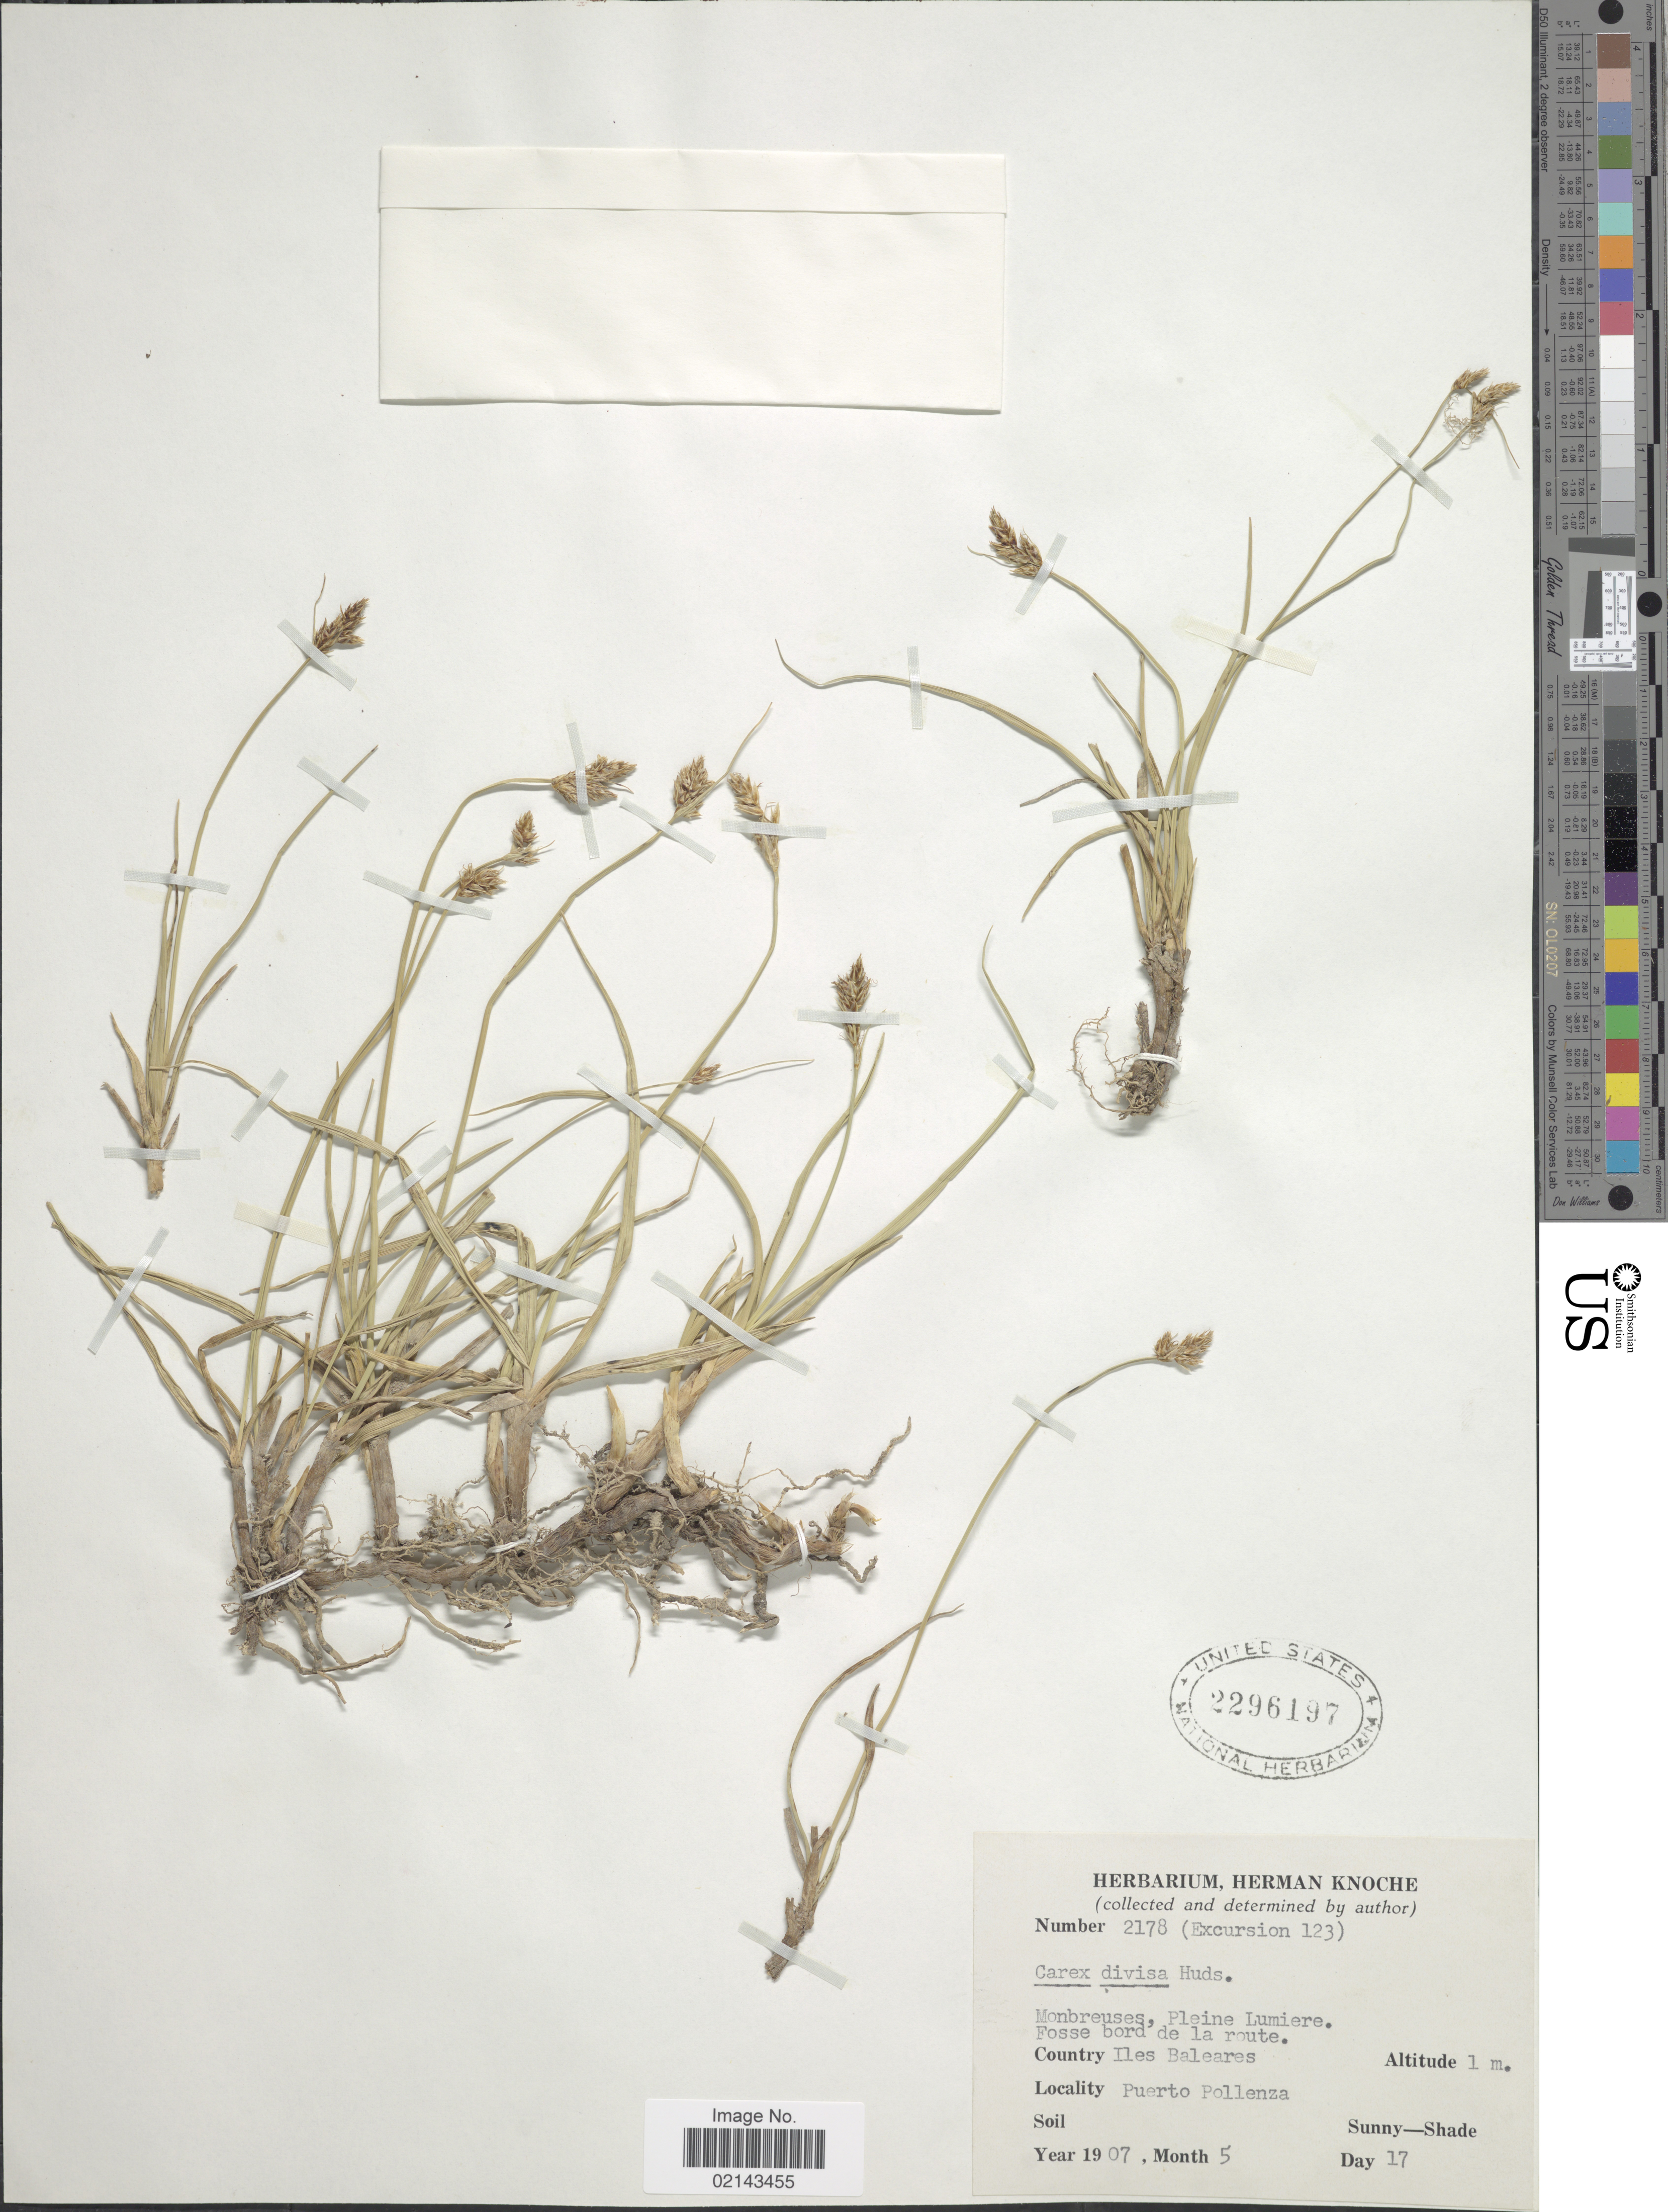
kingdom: Plantae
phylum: Tracheophyta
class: Liliopsida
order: Poales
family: Cyperaceae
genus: Carex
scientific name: Carex divisa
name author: Huds.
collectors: ex herb. Herman Knoche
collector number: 2178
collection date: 1907-05-17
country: Spain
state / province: Islas Baleares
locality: Monbreuses, Pleine Lumiere. Fosse bord de la route. Country Iles Baleares. Puerto Pollenza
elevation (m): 1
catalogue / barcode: US 2296197